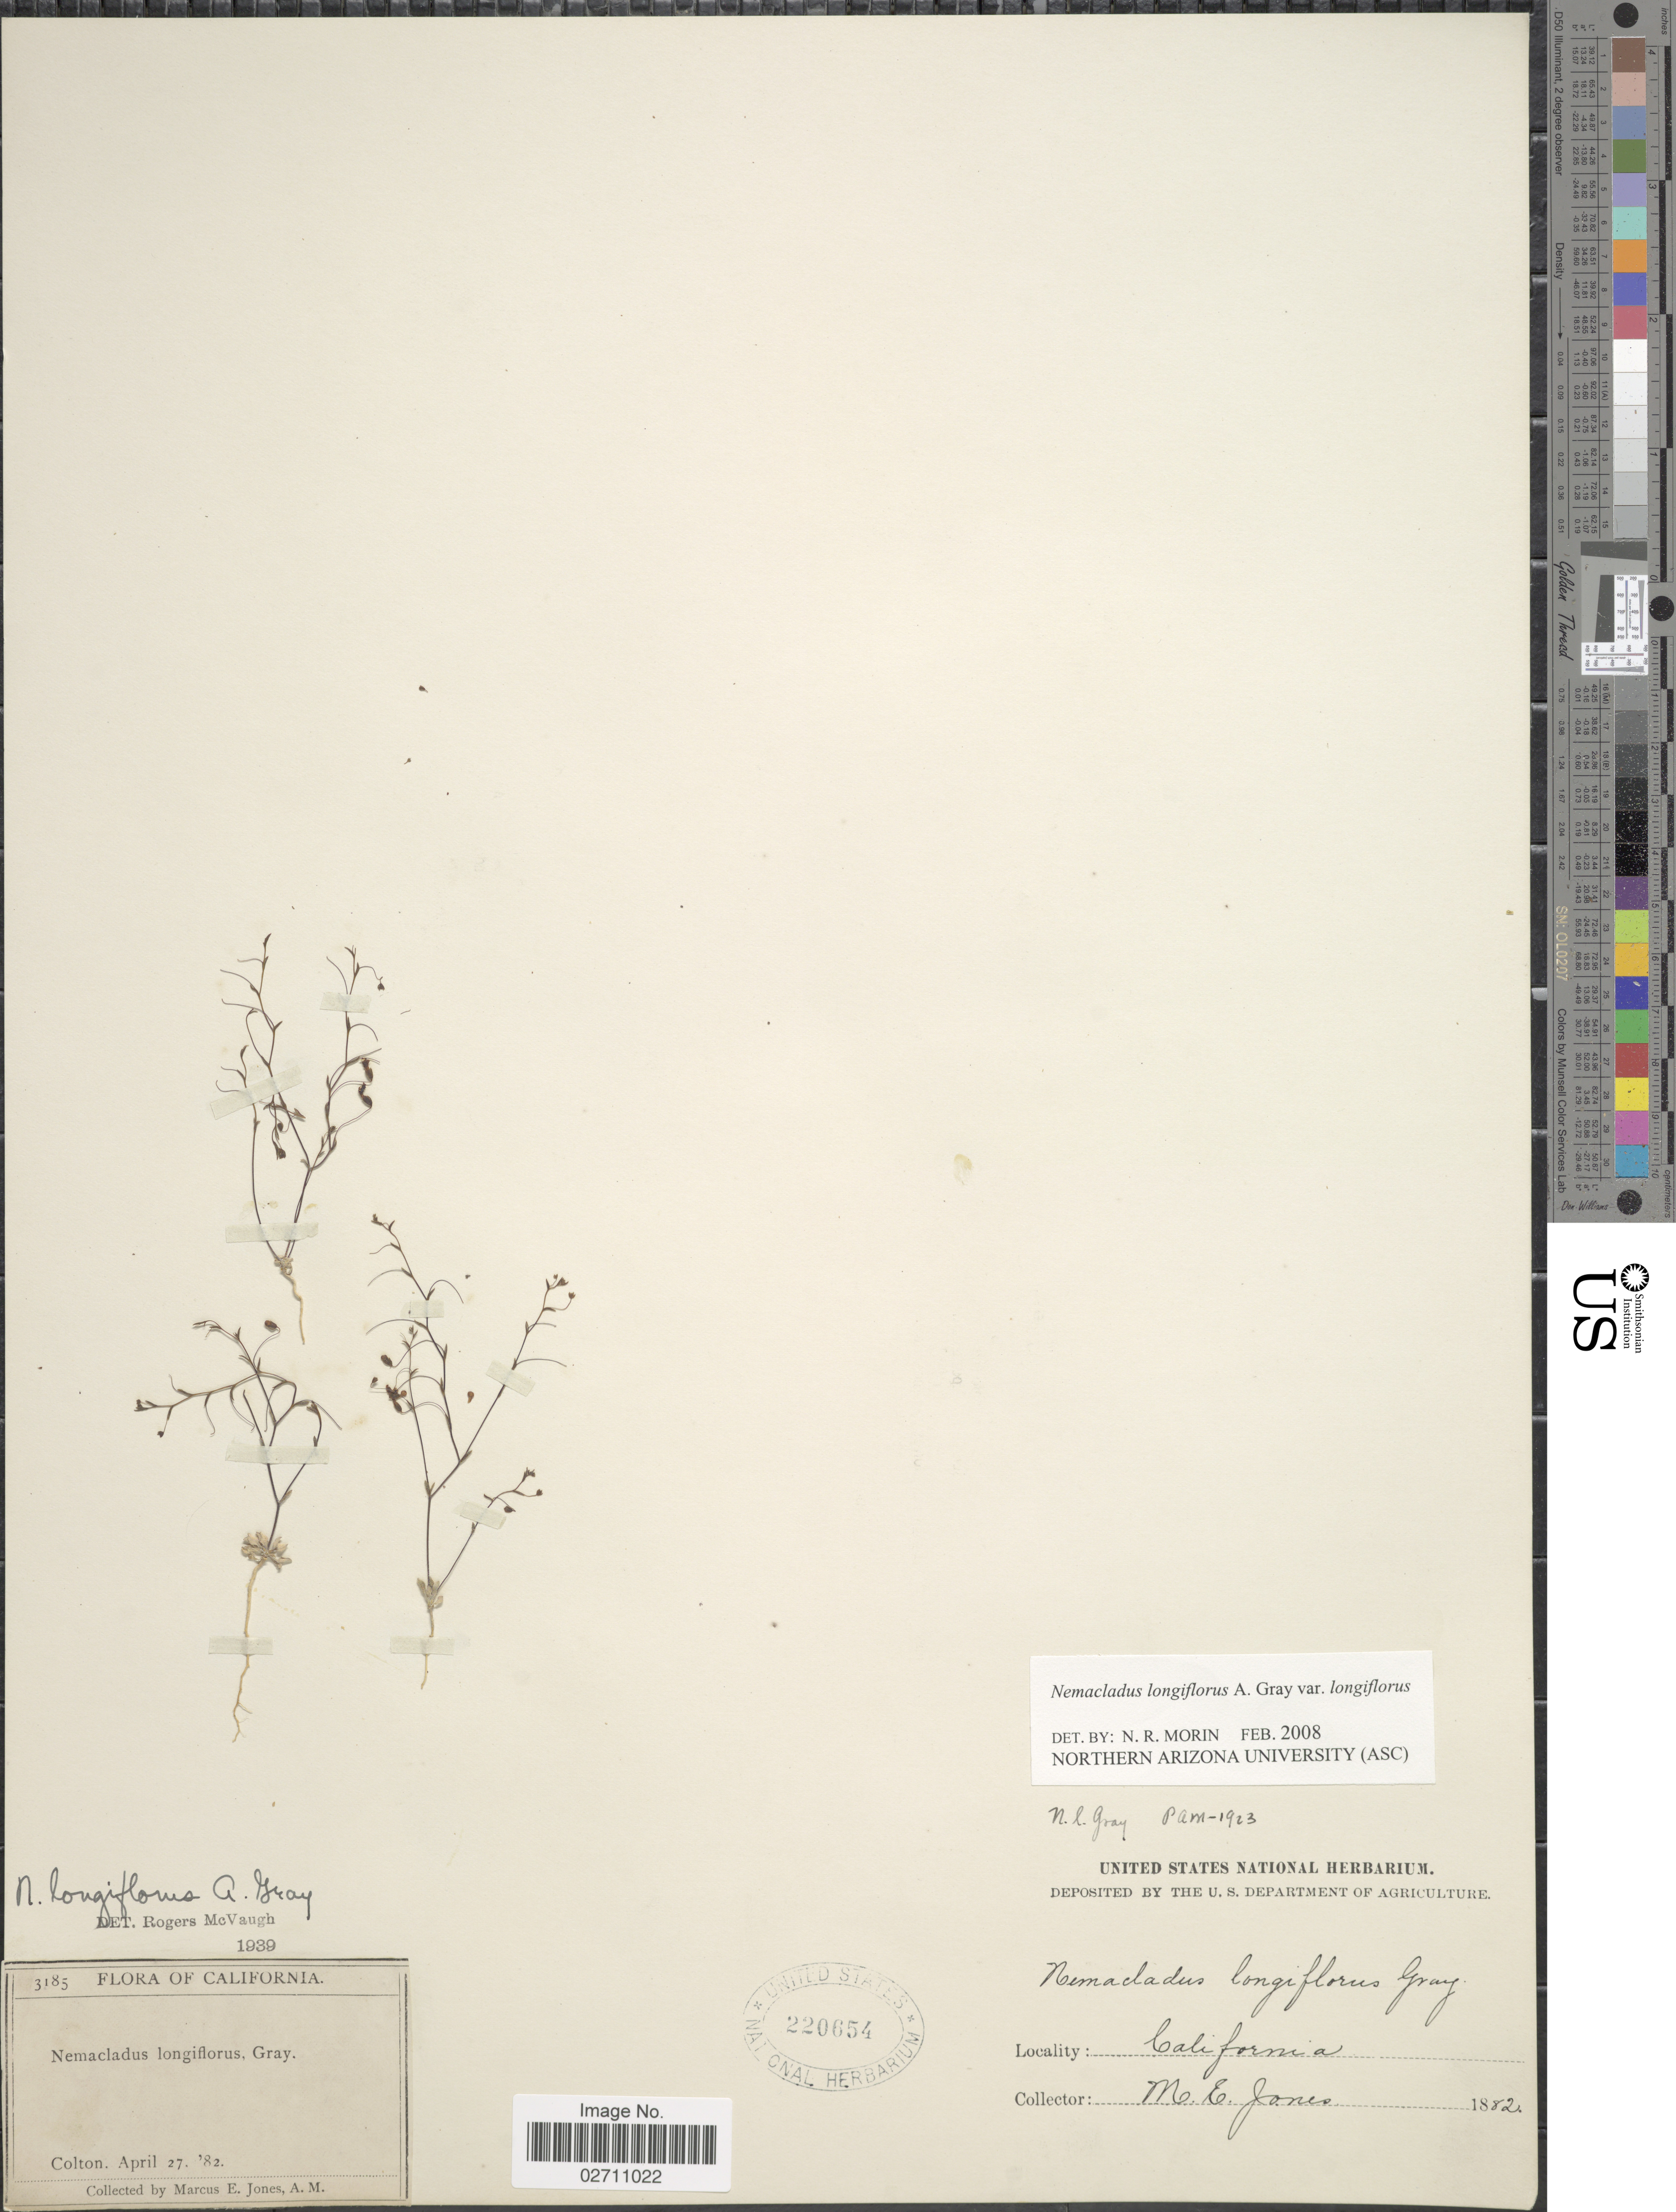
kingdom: Plantae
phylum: Tracheophyta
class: Magnoliopsida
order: Asterales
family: Campanulaceae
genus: Nemacladus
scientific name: Nemacladus longiflorus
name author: A. Gray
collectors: M. E. Jones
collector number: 3185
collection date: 1882-04-27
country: United States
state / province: California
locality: Colton, California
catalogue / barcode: US 220654